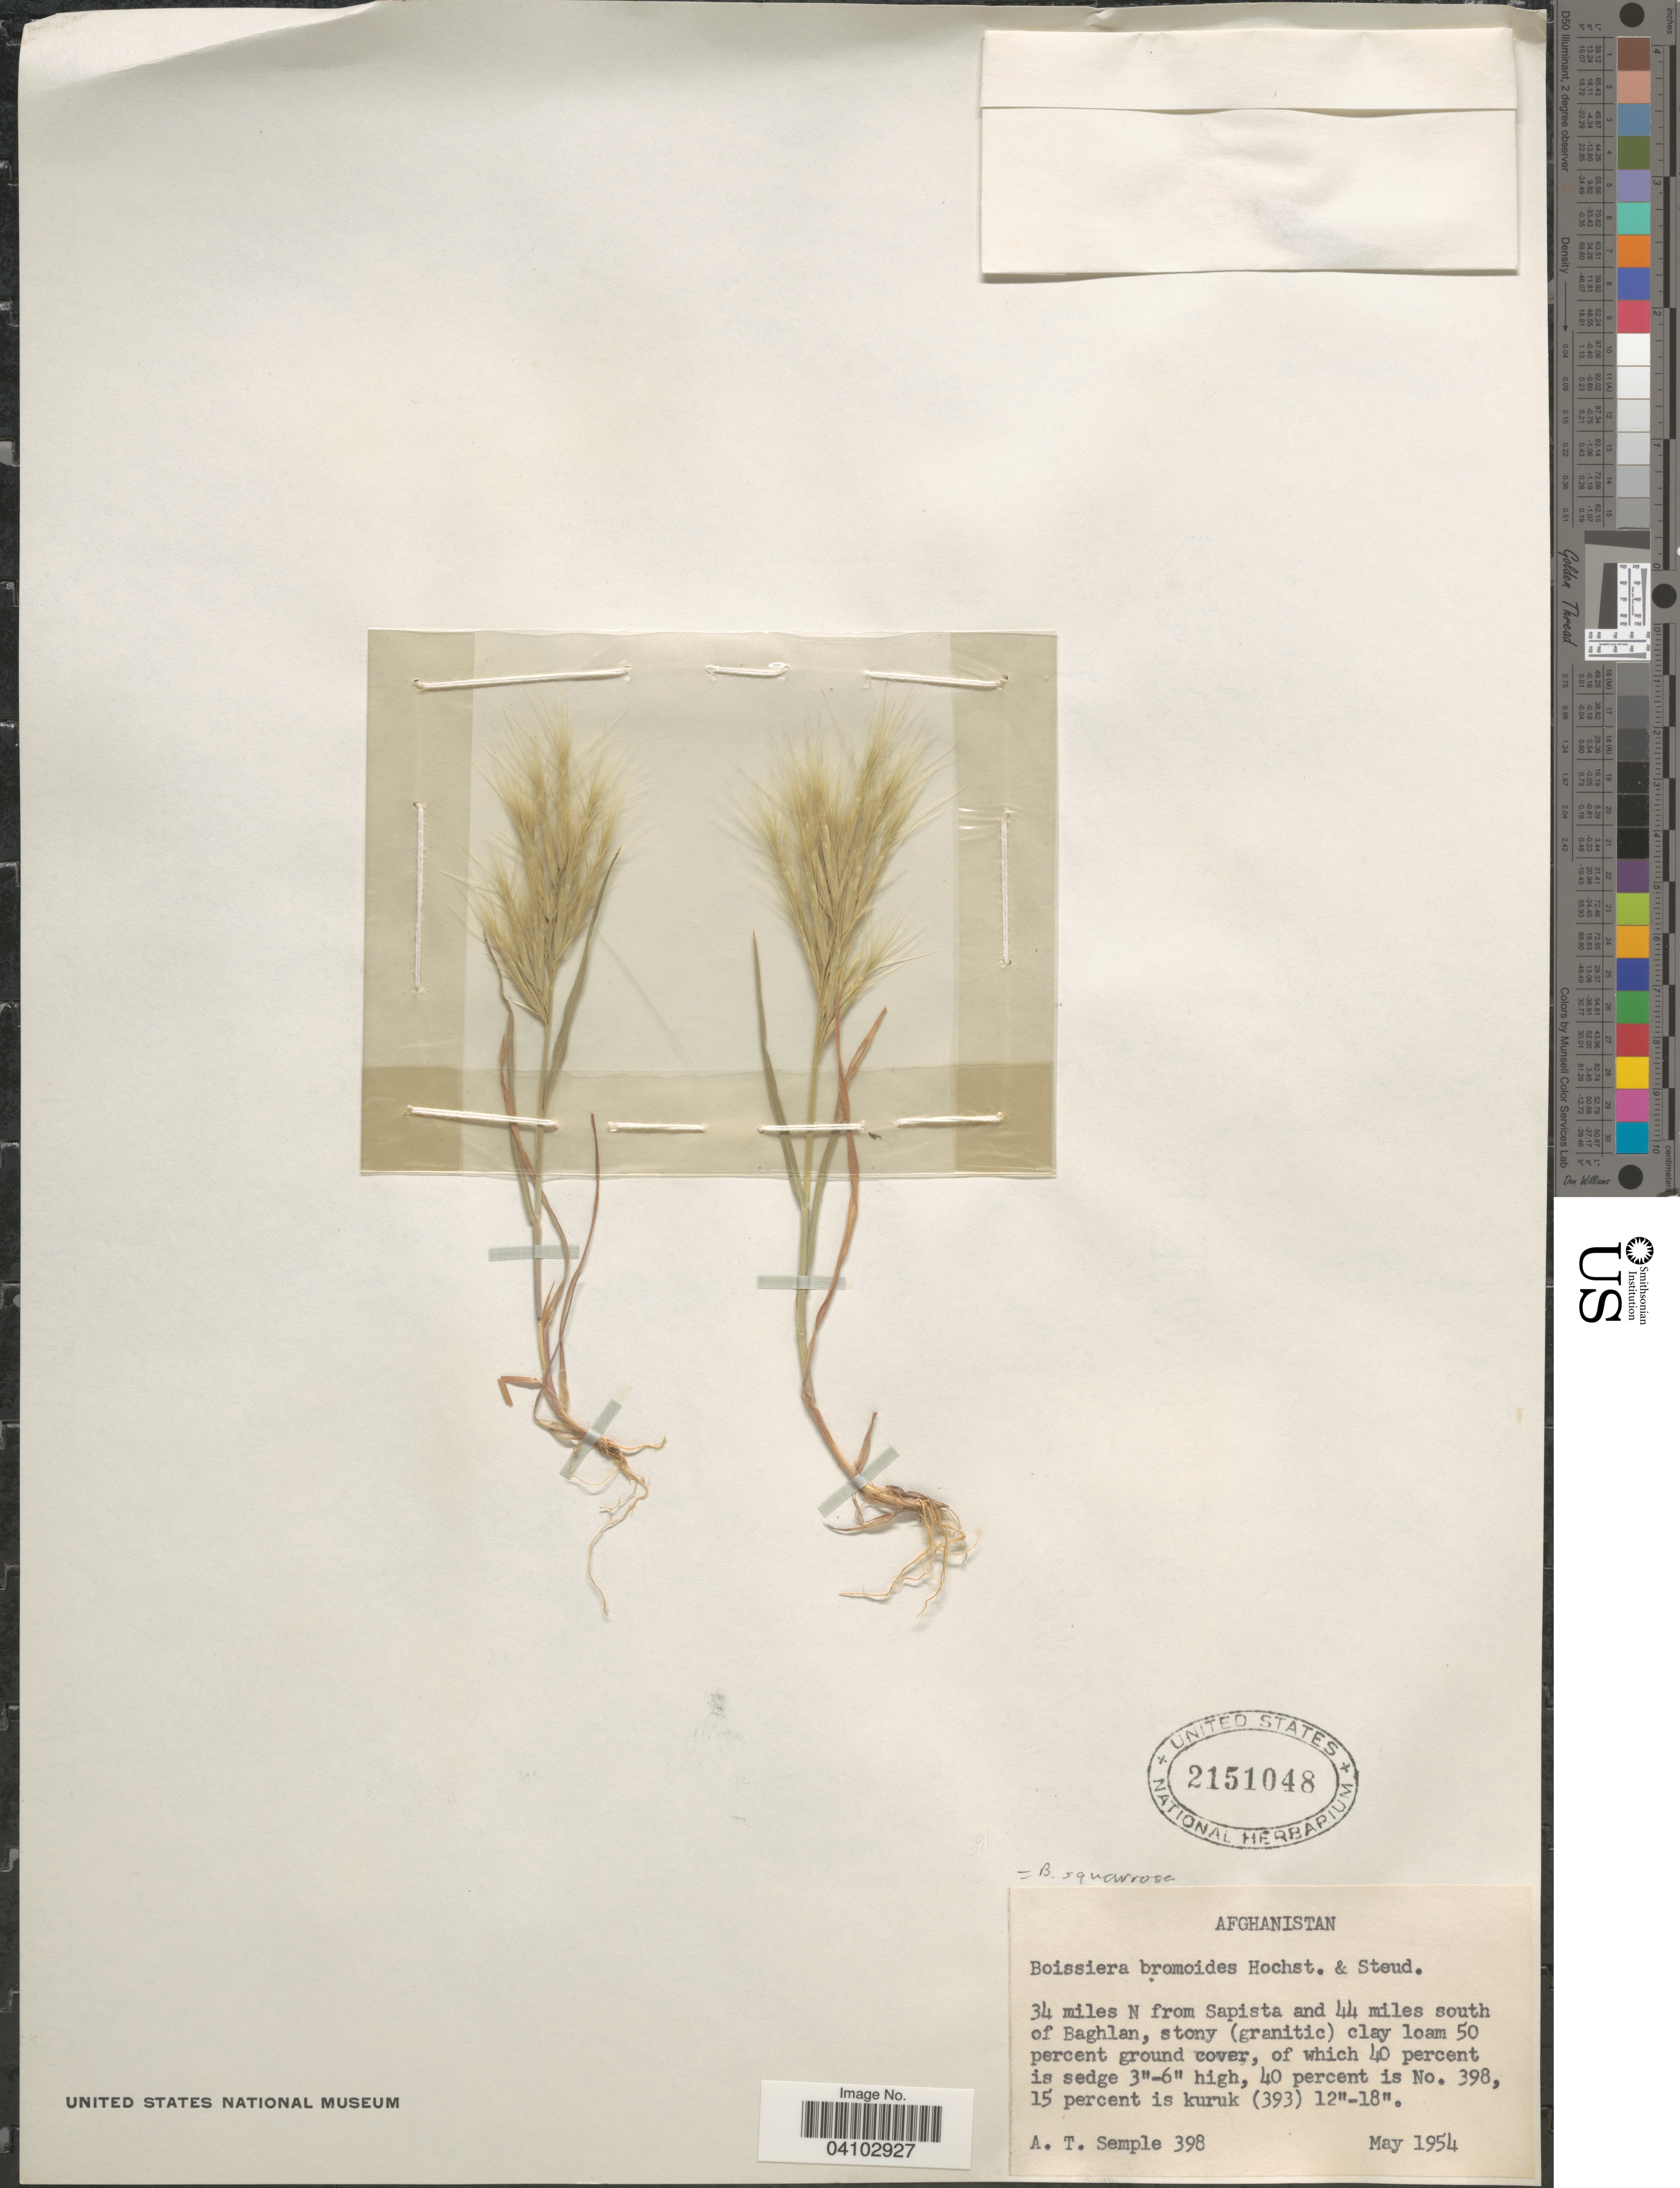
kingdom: Plantae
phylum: Tracheophyta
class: Liliopsida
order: Poales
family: Poaceae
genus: Bromus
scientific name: Bromus pumilio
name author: (Trin.) P.M. Sm.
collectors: A. Semple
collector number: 398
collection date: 1954-05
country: Afghanistan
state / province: Baghlan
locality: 34 miles N from Sapista and 44 miles south of Baghlan.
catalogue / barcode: US 2151048